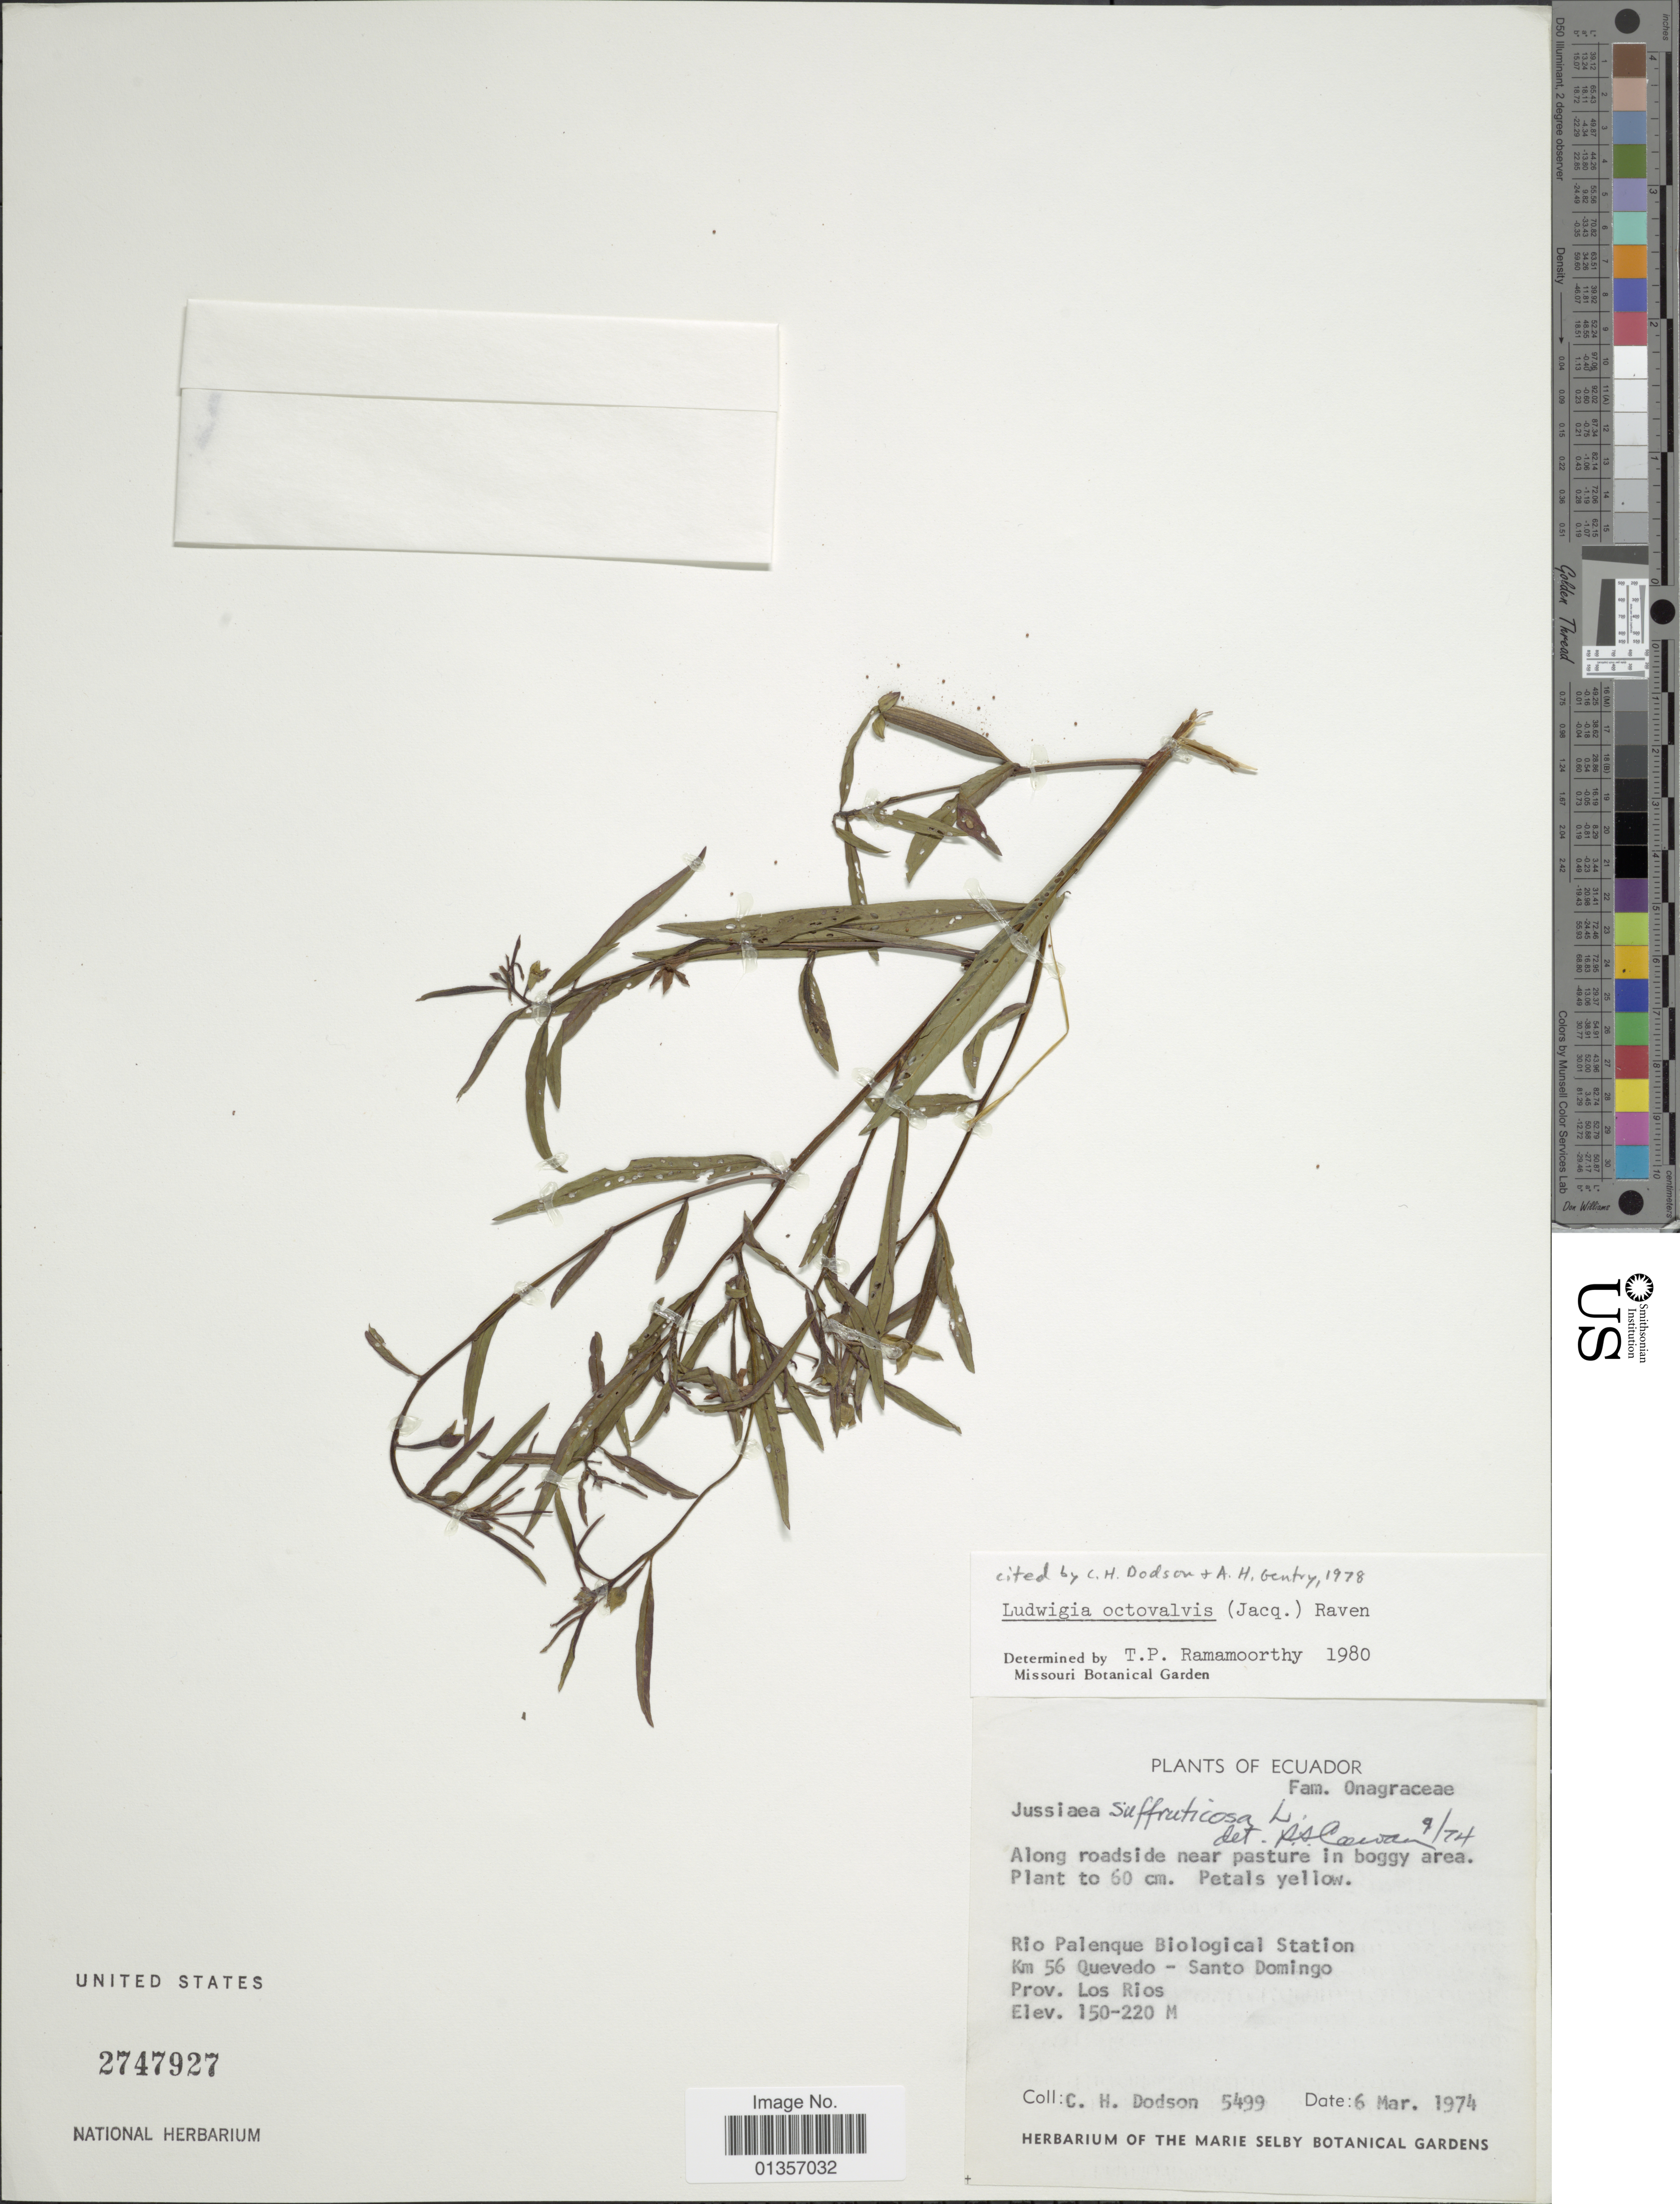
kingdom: Plantae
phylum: Tracheophyta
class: Magnoliopsida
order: Myrtales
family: Onagraceae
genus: Ludwigia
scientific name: Ludwigia octovalvis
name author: (Jacq.) P.H. Raven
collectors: C. H. Dodson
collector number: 5499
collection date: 1974-03-06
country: Ecuador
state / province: Los Ríos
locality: Rio Palenque Biological Station, Km 56 Quevedo - Santo Domingo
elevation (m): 150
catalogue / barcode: US 2747927